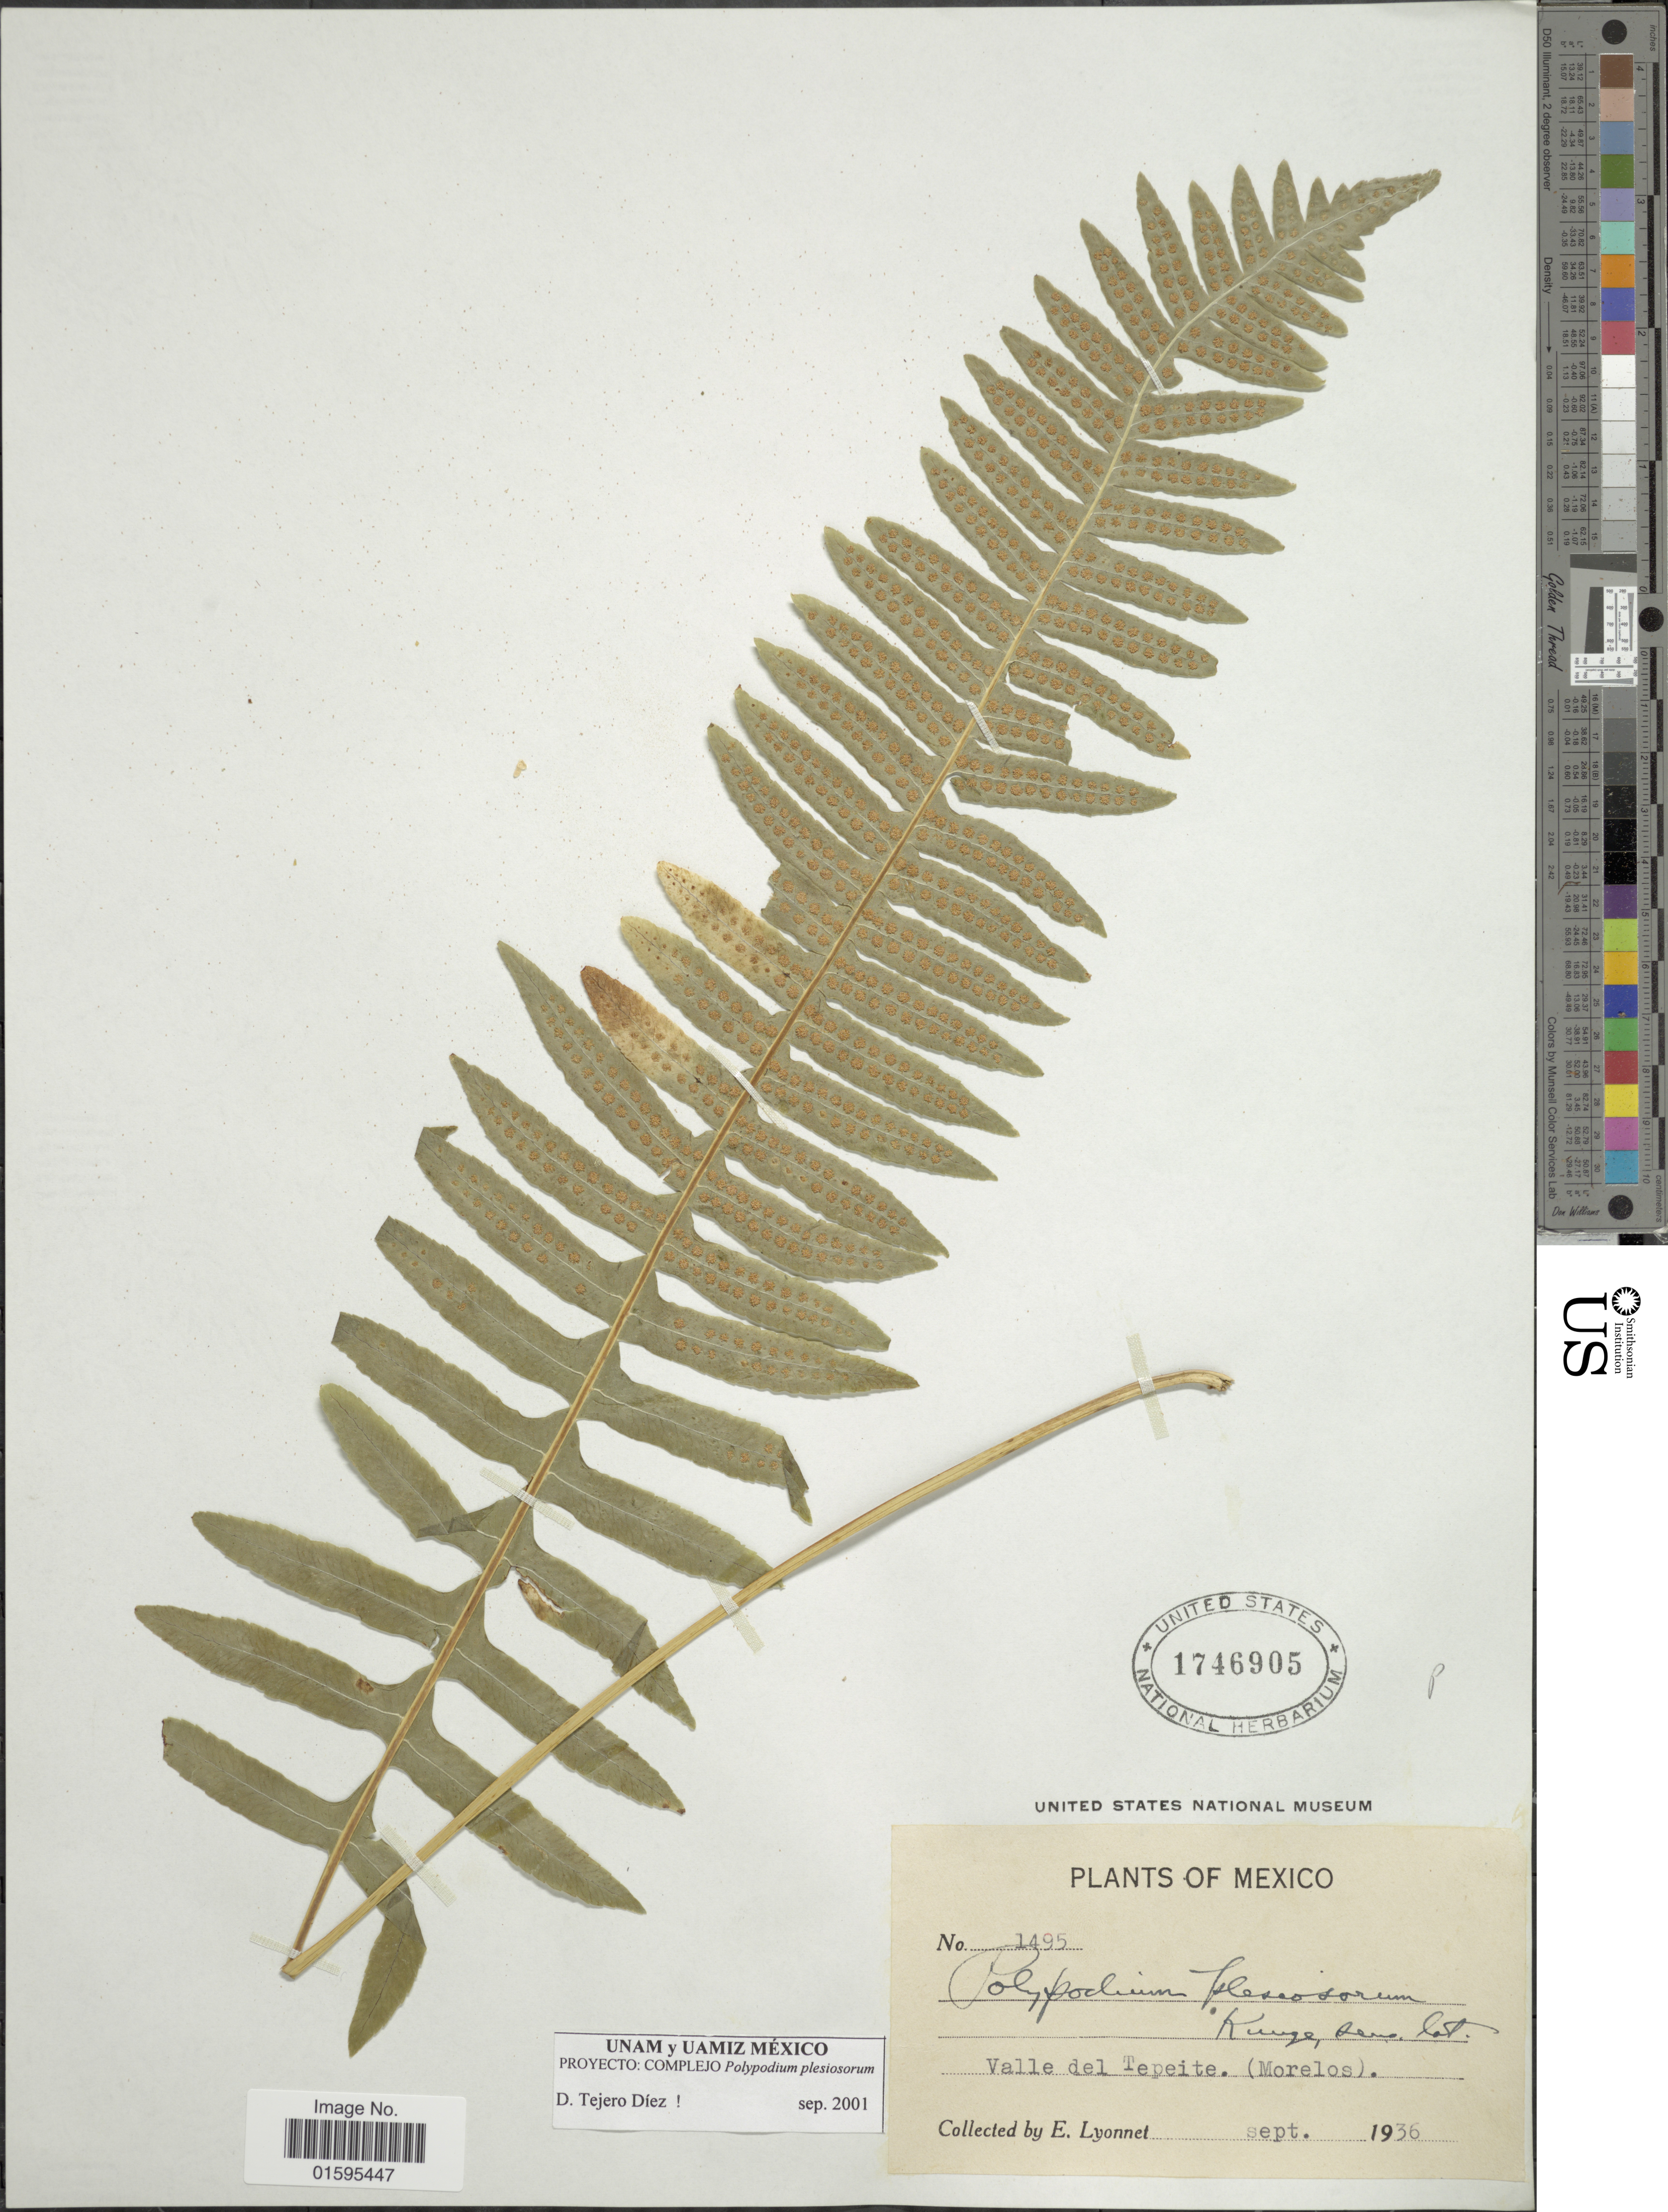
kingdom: Plantae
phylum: Tracheophyta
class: Polypodiopsida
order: Polypodiales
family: Polypodiaceae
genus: Polypodium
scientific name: Polypodium plesiosorum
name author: Kunze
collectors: E. Lyonnet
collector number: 1495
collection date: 1936-09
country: Mexico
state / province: Morelos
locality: Valle del Tepeite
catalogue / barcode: US 1746905